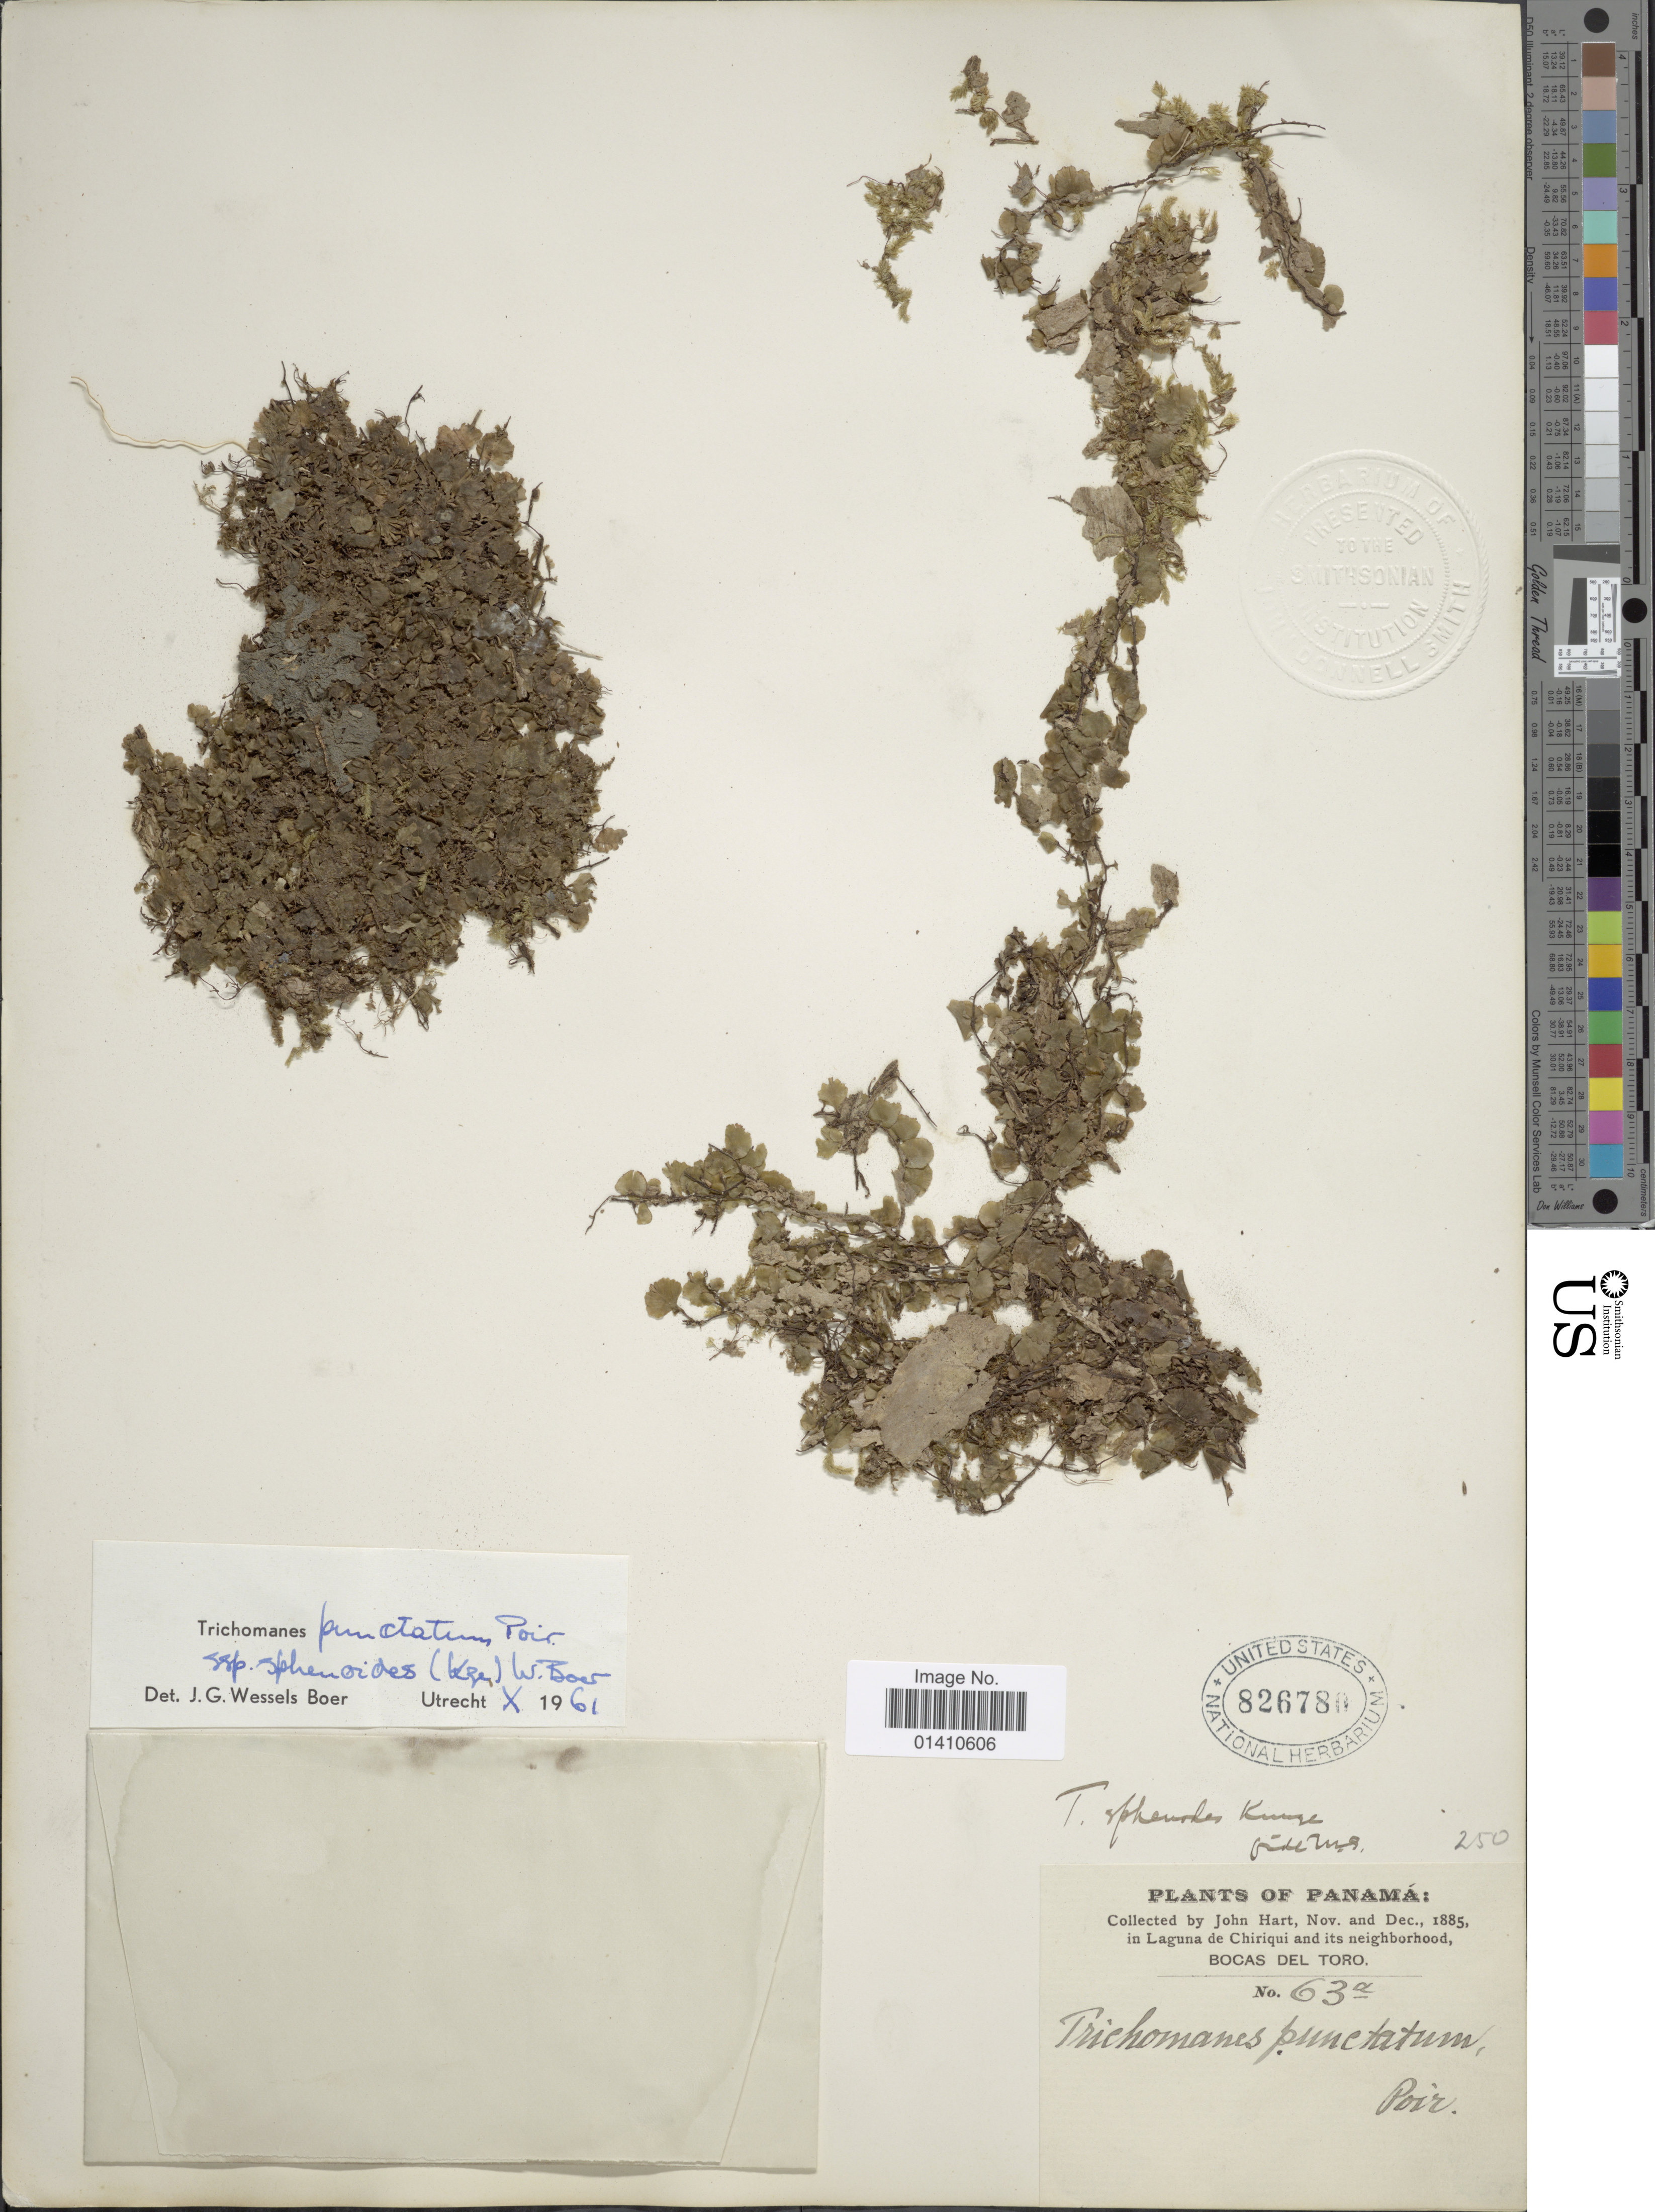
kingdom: Plantae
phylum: Tracheophyta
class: Polypodiopsida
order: Hymenophyllales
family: Hymenophyllaceae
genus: Didymoglossum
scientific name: Didymoglossum punctatum subsp. spheroides (Kunze) comb. nov., ined 2015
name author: (Kunze)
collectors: J. H. Hart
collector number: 63a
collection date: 1885-11/1885-12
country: Panama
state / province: Bocas del Toro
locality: In Laguna de Chiriqui and its neighborhood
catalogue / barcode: US 826780